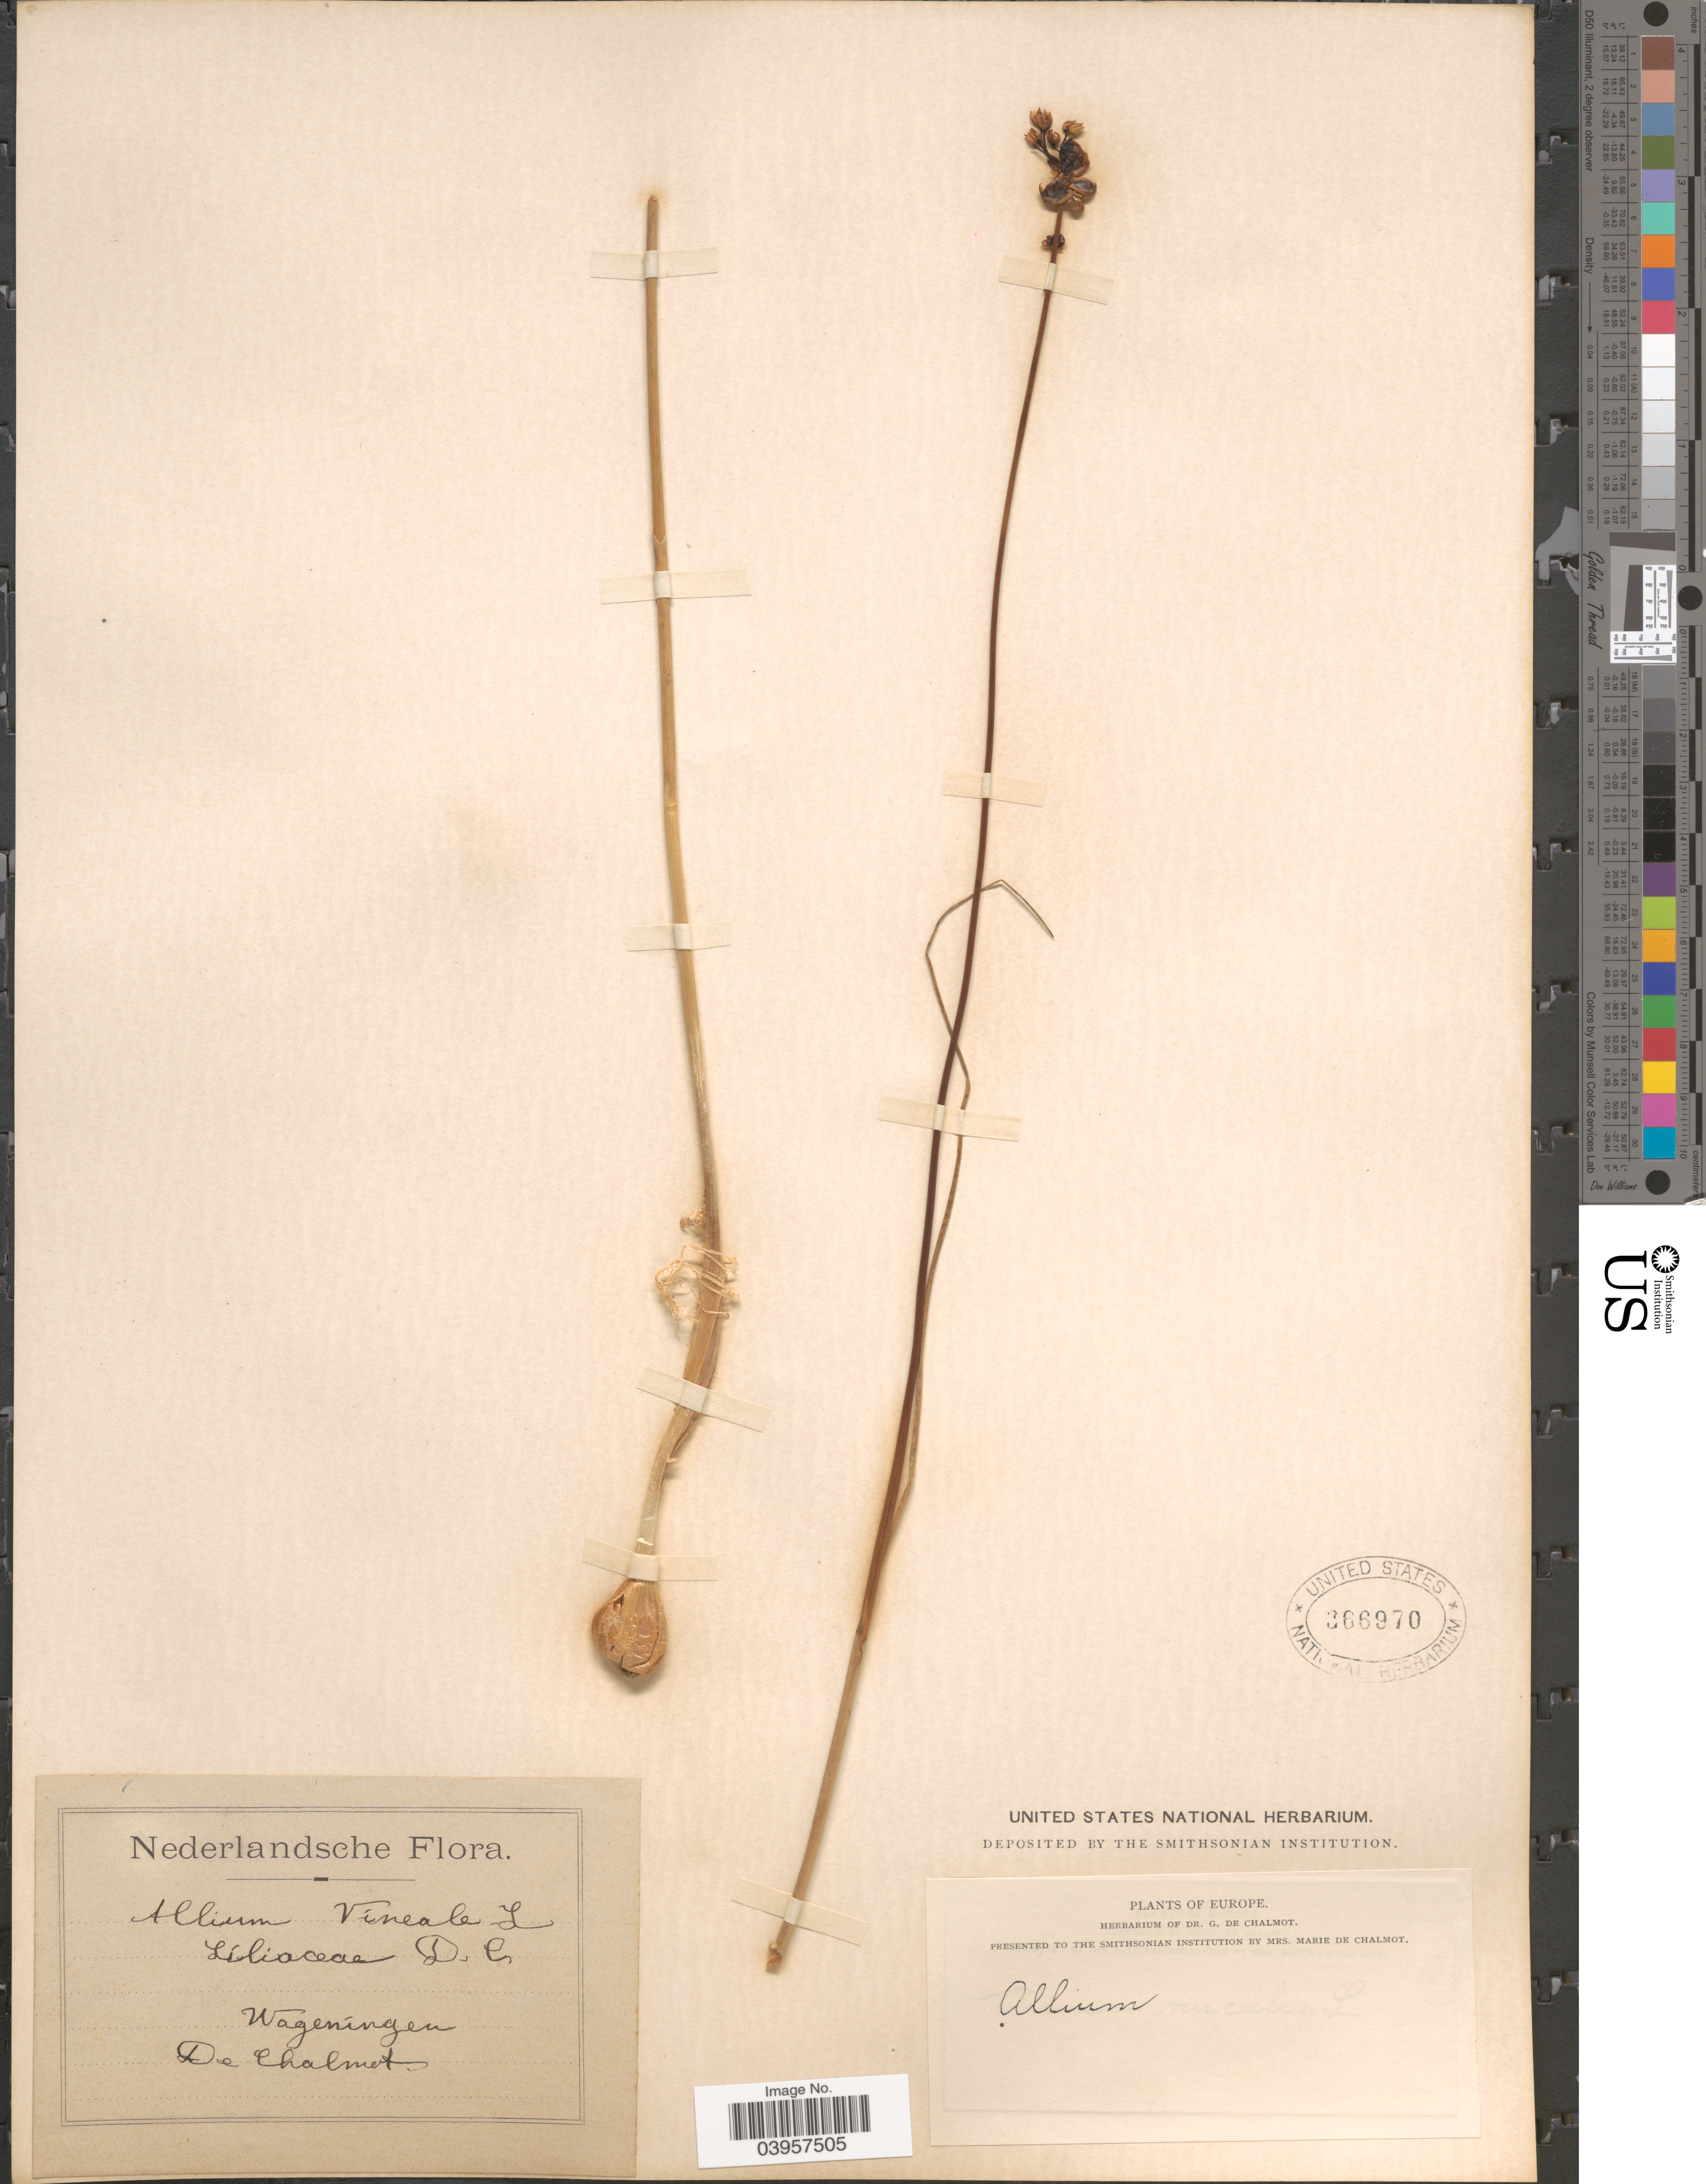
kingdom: Plantae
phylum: Tracheophyta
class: Liliopsida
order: Asparagales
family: Amaryllidaceae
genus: Allium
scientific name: Allium vineale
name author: L.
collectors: G. de Chalmot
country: Netherlands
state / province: Gelderland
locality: Nederlandsche. Wageningen. Europe.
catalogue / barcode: US 366970